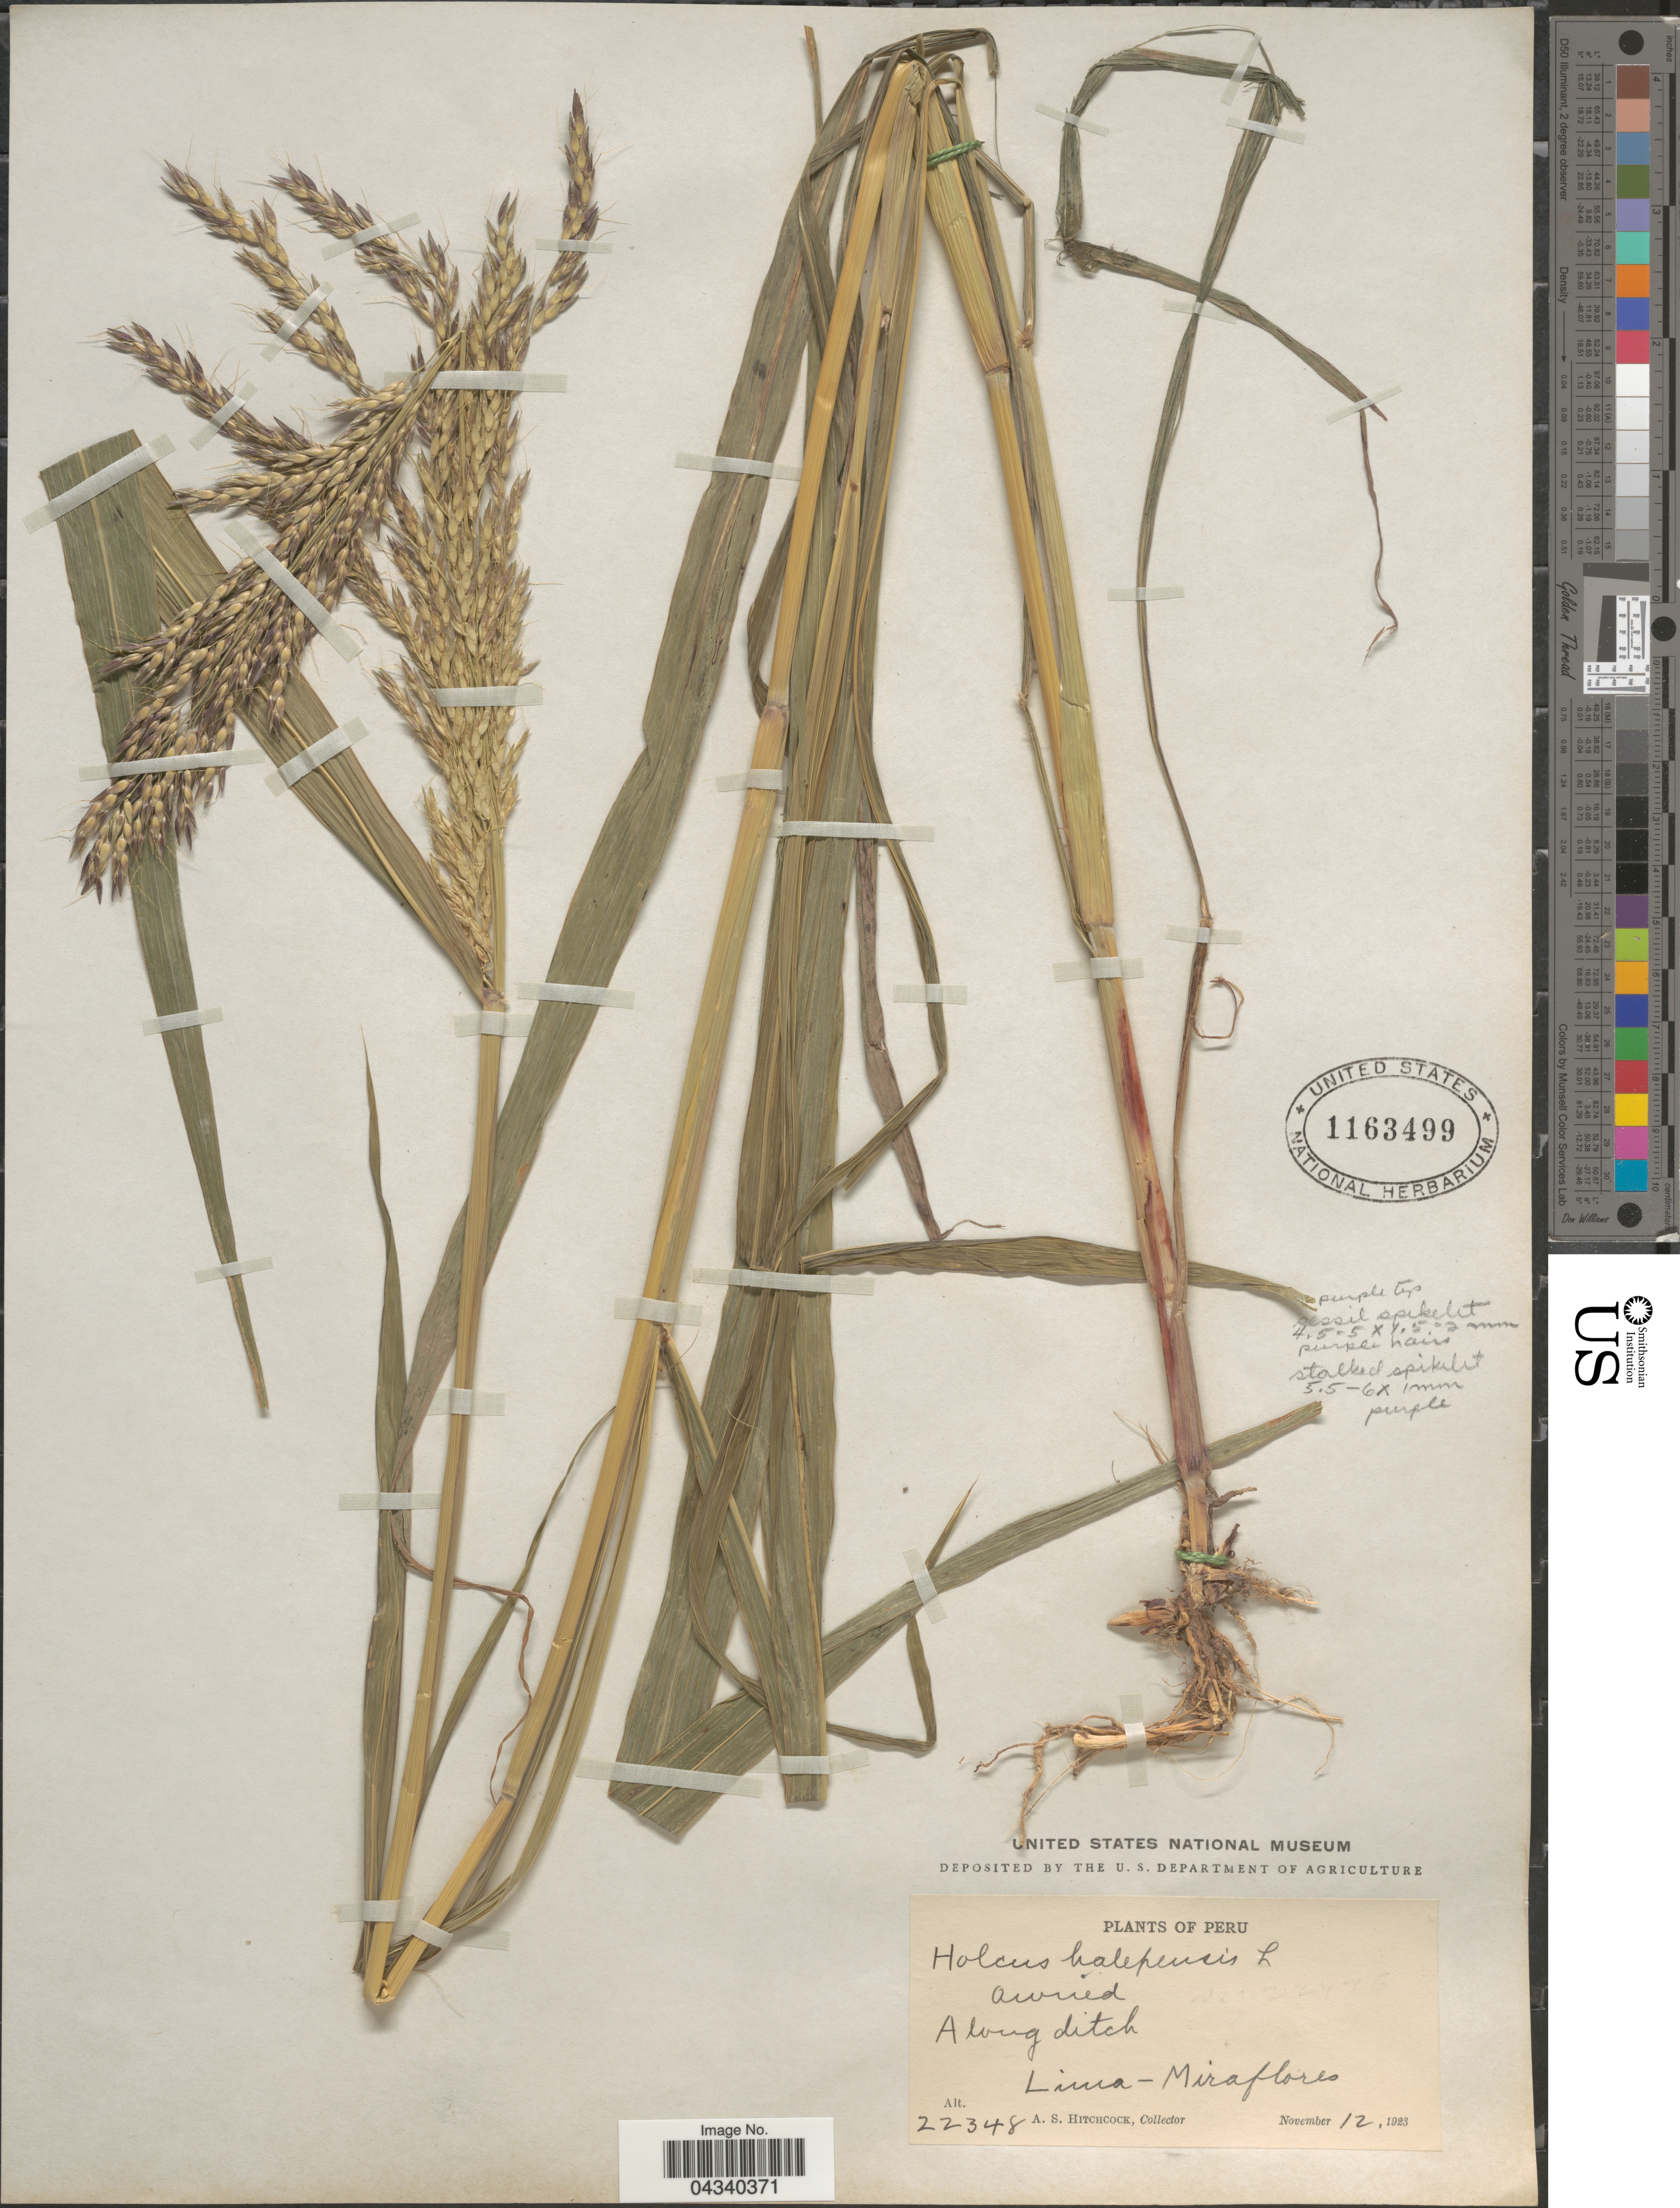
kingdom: Plantae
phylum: Tracheophyta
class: Liliopsida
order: Poales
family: Poaceae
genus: Sorghum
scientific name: Sorghum halepense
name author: (L.) Pers.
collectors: A. S. Hitchcock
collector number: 22348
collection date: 1923-11-12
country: Peru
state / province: Lima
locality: Along ditch. Lima-Miraflores.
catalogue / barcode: US 1163499